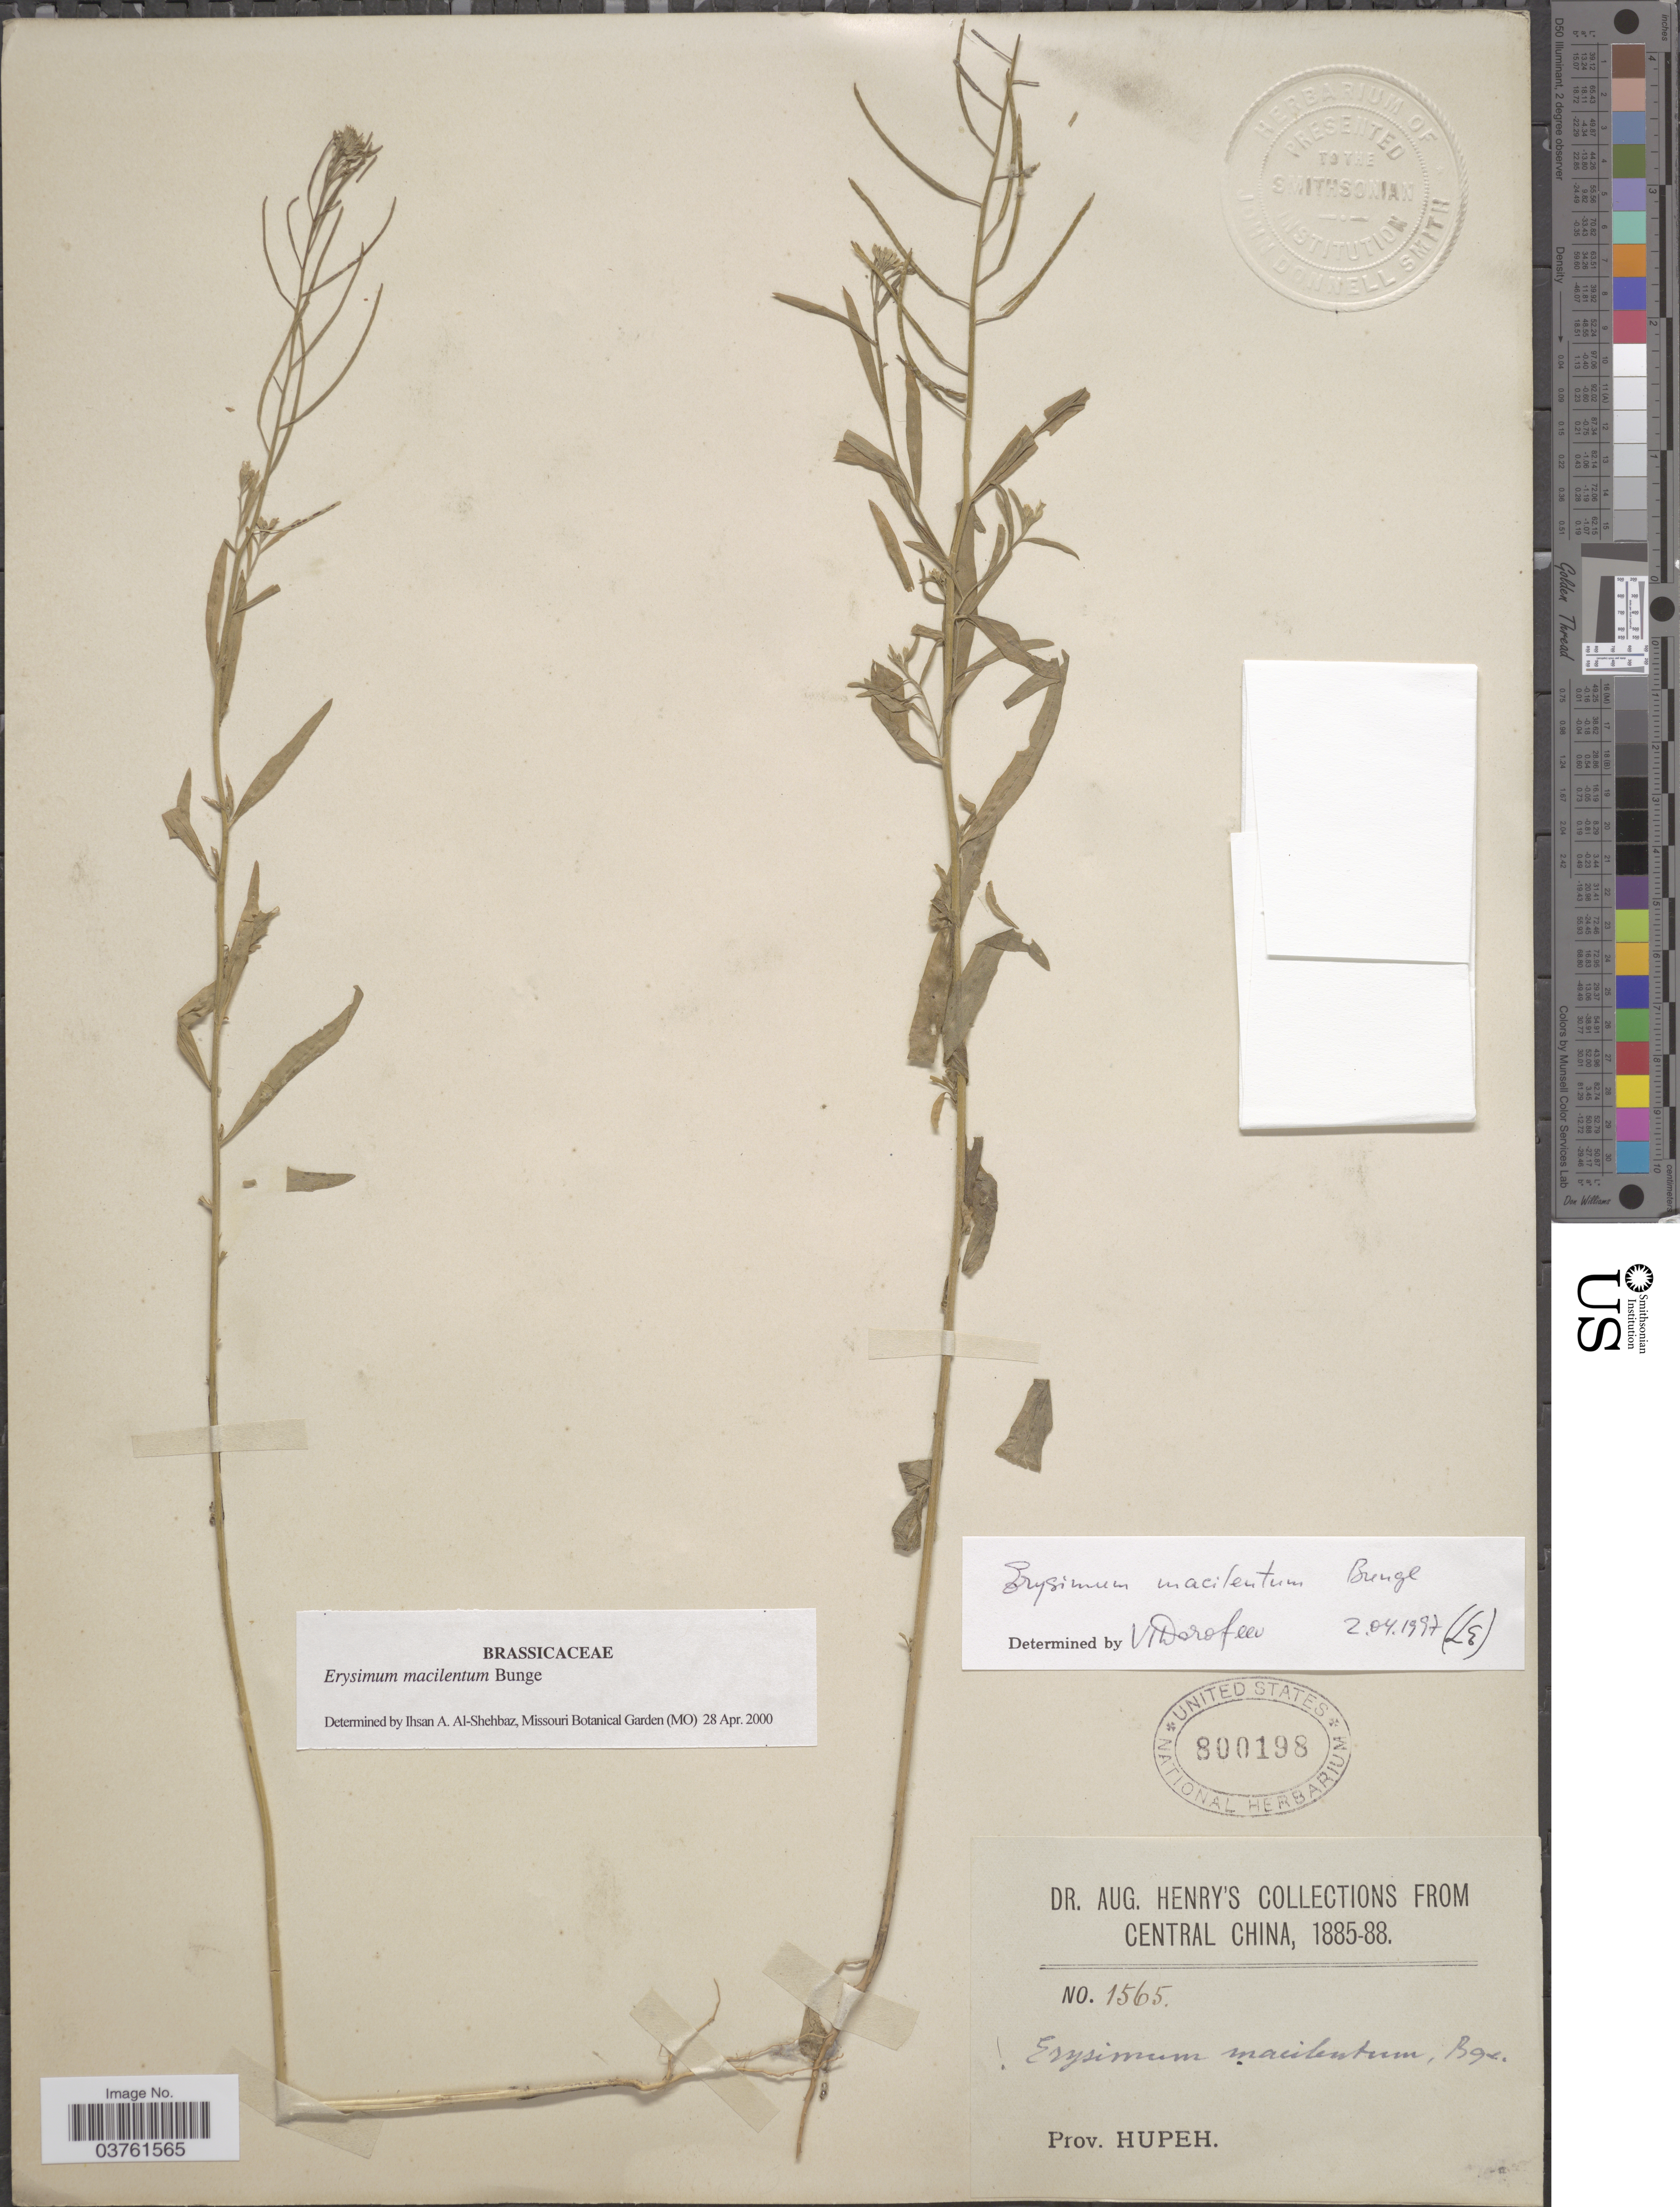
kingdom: Plantae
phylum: Tracheophyta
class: Magnoliopsida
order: Brassicales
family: Brassicaceae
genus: Erysimum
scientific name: Erysimum macilentum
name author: Bunge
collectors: A. Henry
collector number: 1565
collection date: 1885/1888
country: China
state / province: Hubei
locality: Central China. Prov. Hupeh.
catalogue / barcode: US 800198